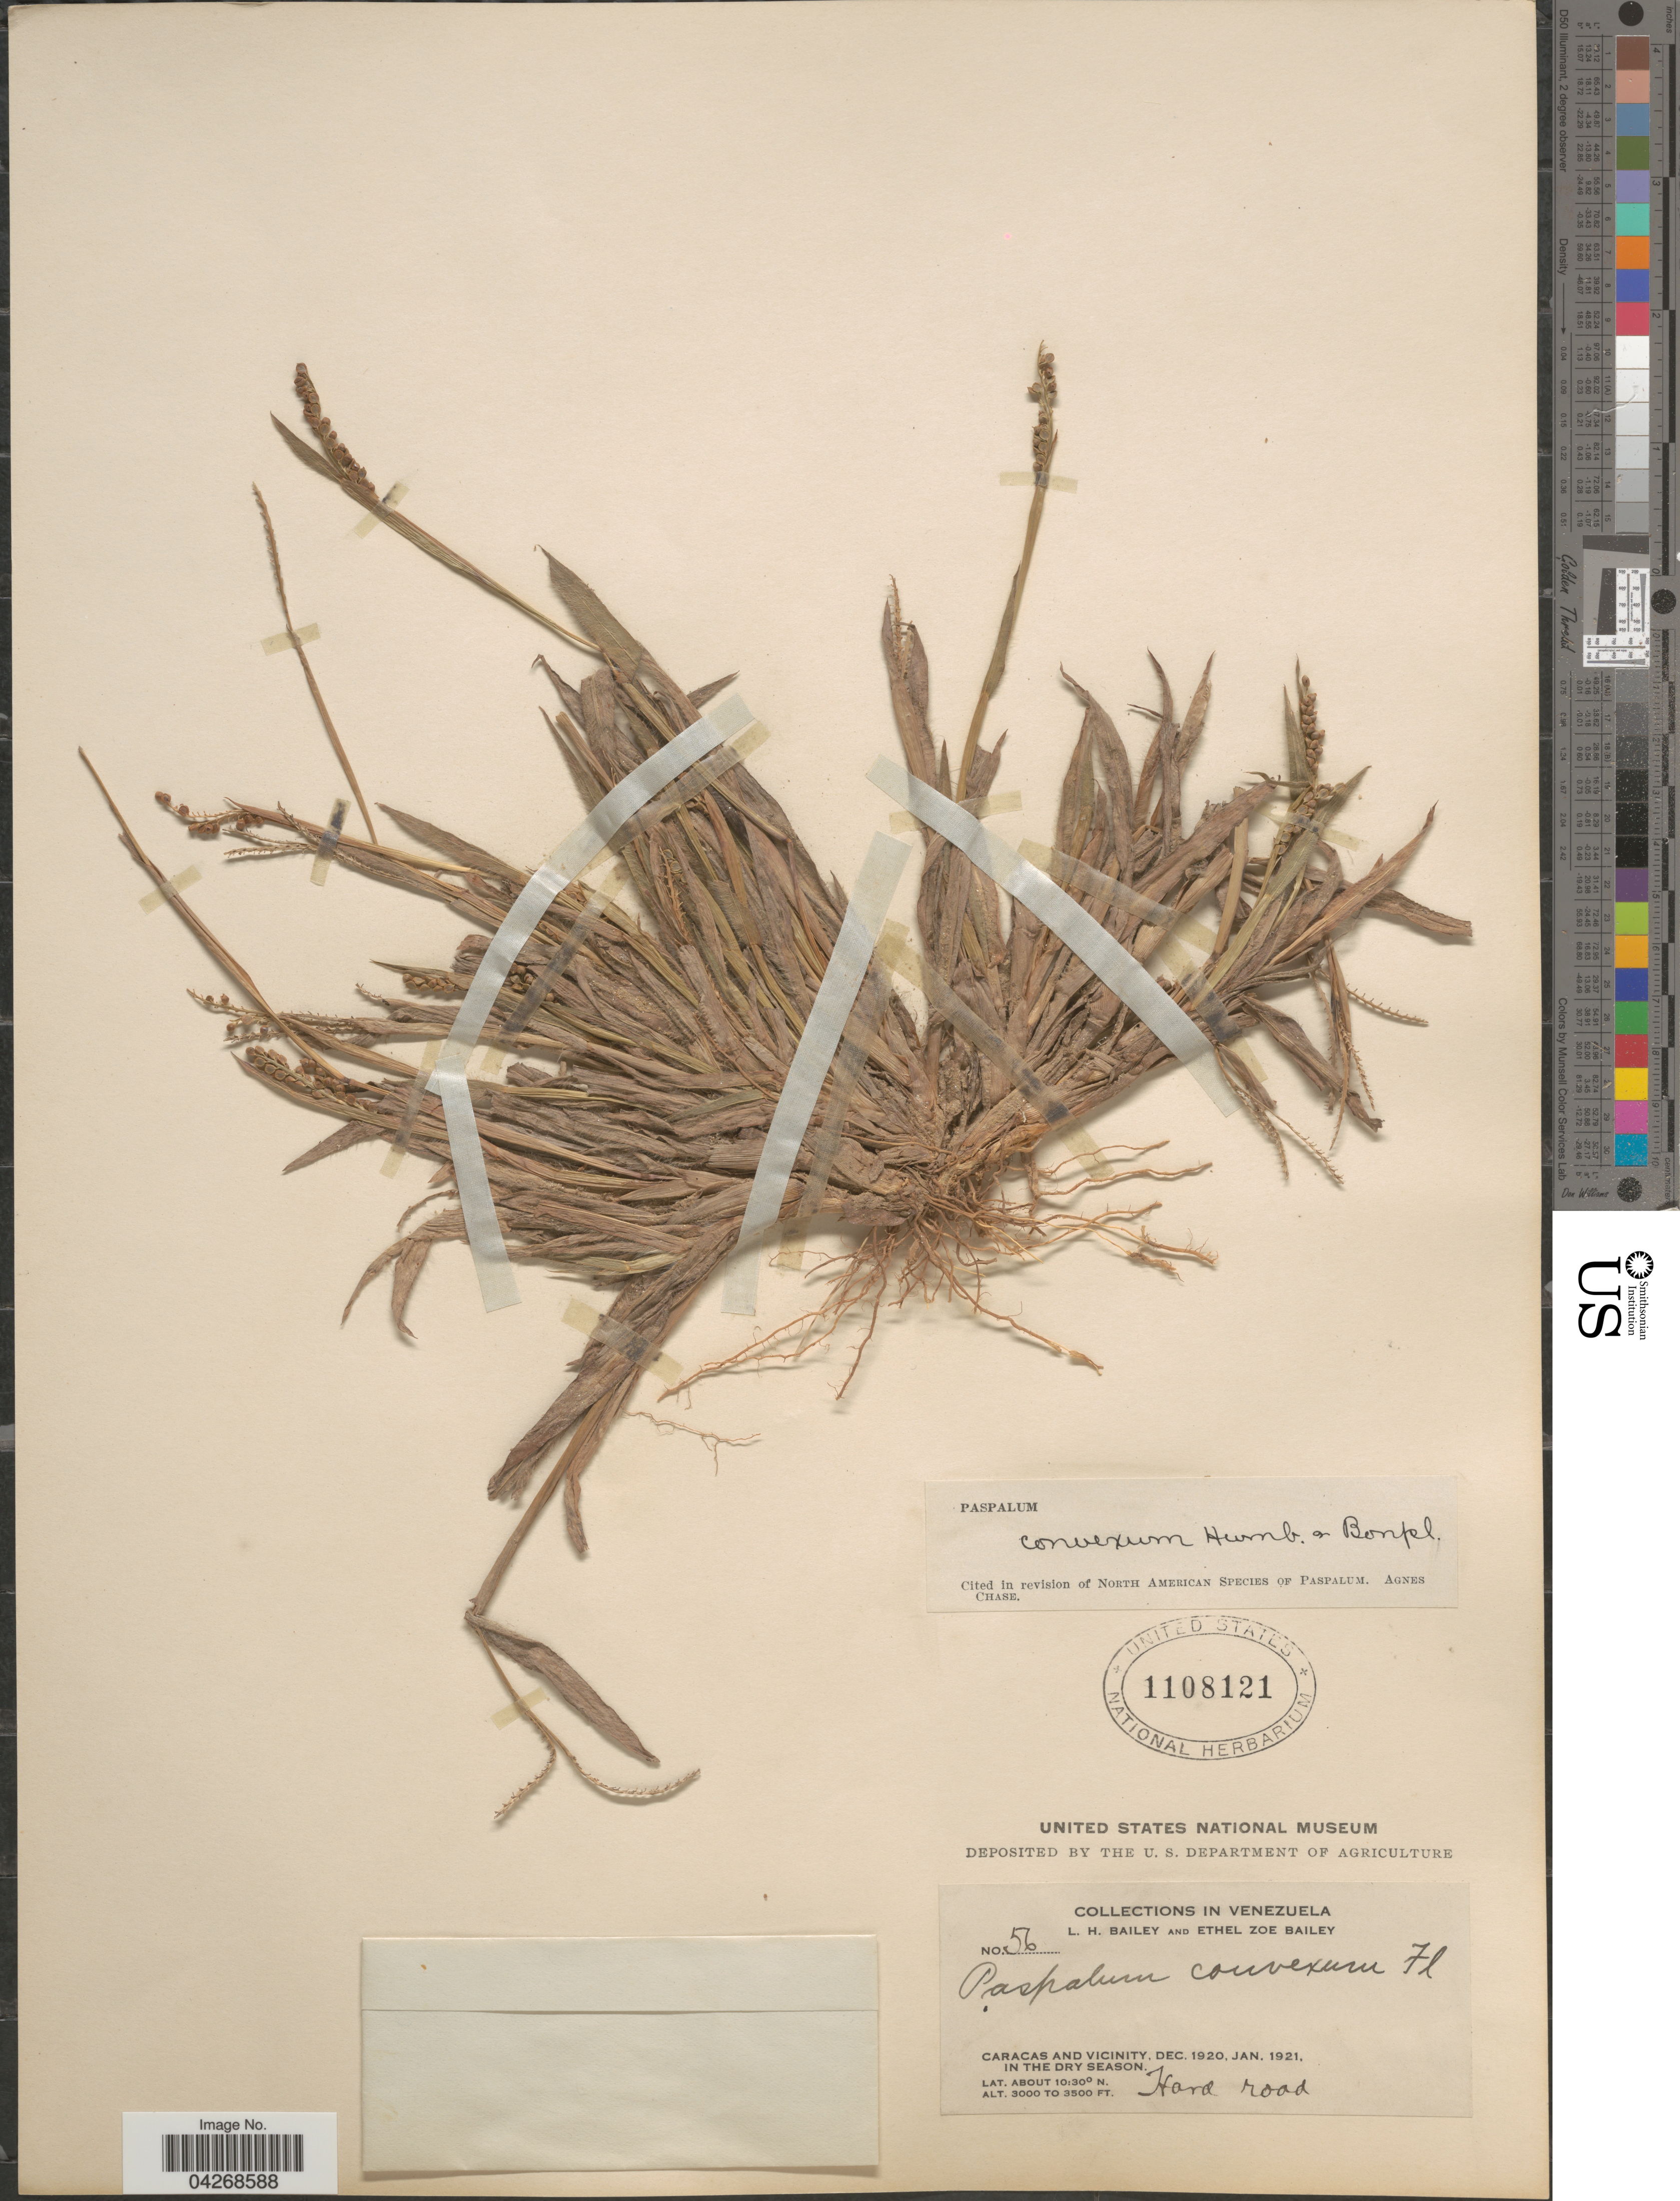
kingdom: Plantae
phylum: Tracheophyta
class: Liliopsida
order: Poales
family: Poaceae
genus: Paspalum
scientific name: Paspalum convexum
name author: Humb. & Bonpl. ex Flüggé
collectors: L. H. Bailey & E. Z. Bailey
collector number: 56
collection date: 1920-12/1921-01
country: Venezuela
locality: Caracas and vicinity, in the dry season. Hard road.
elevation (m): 914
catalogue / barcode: US 1108121